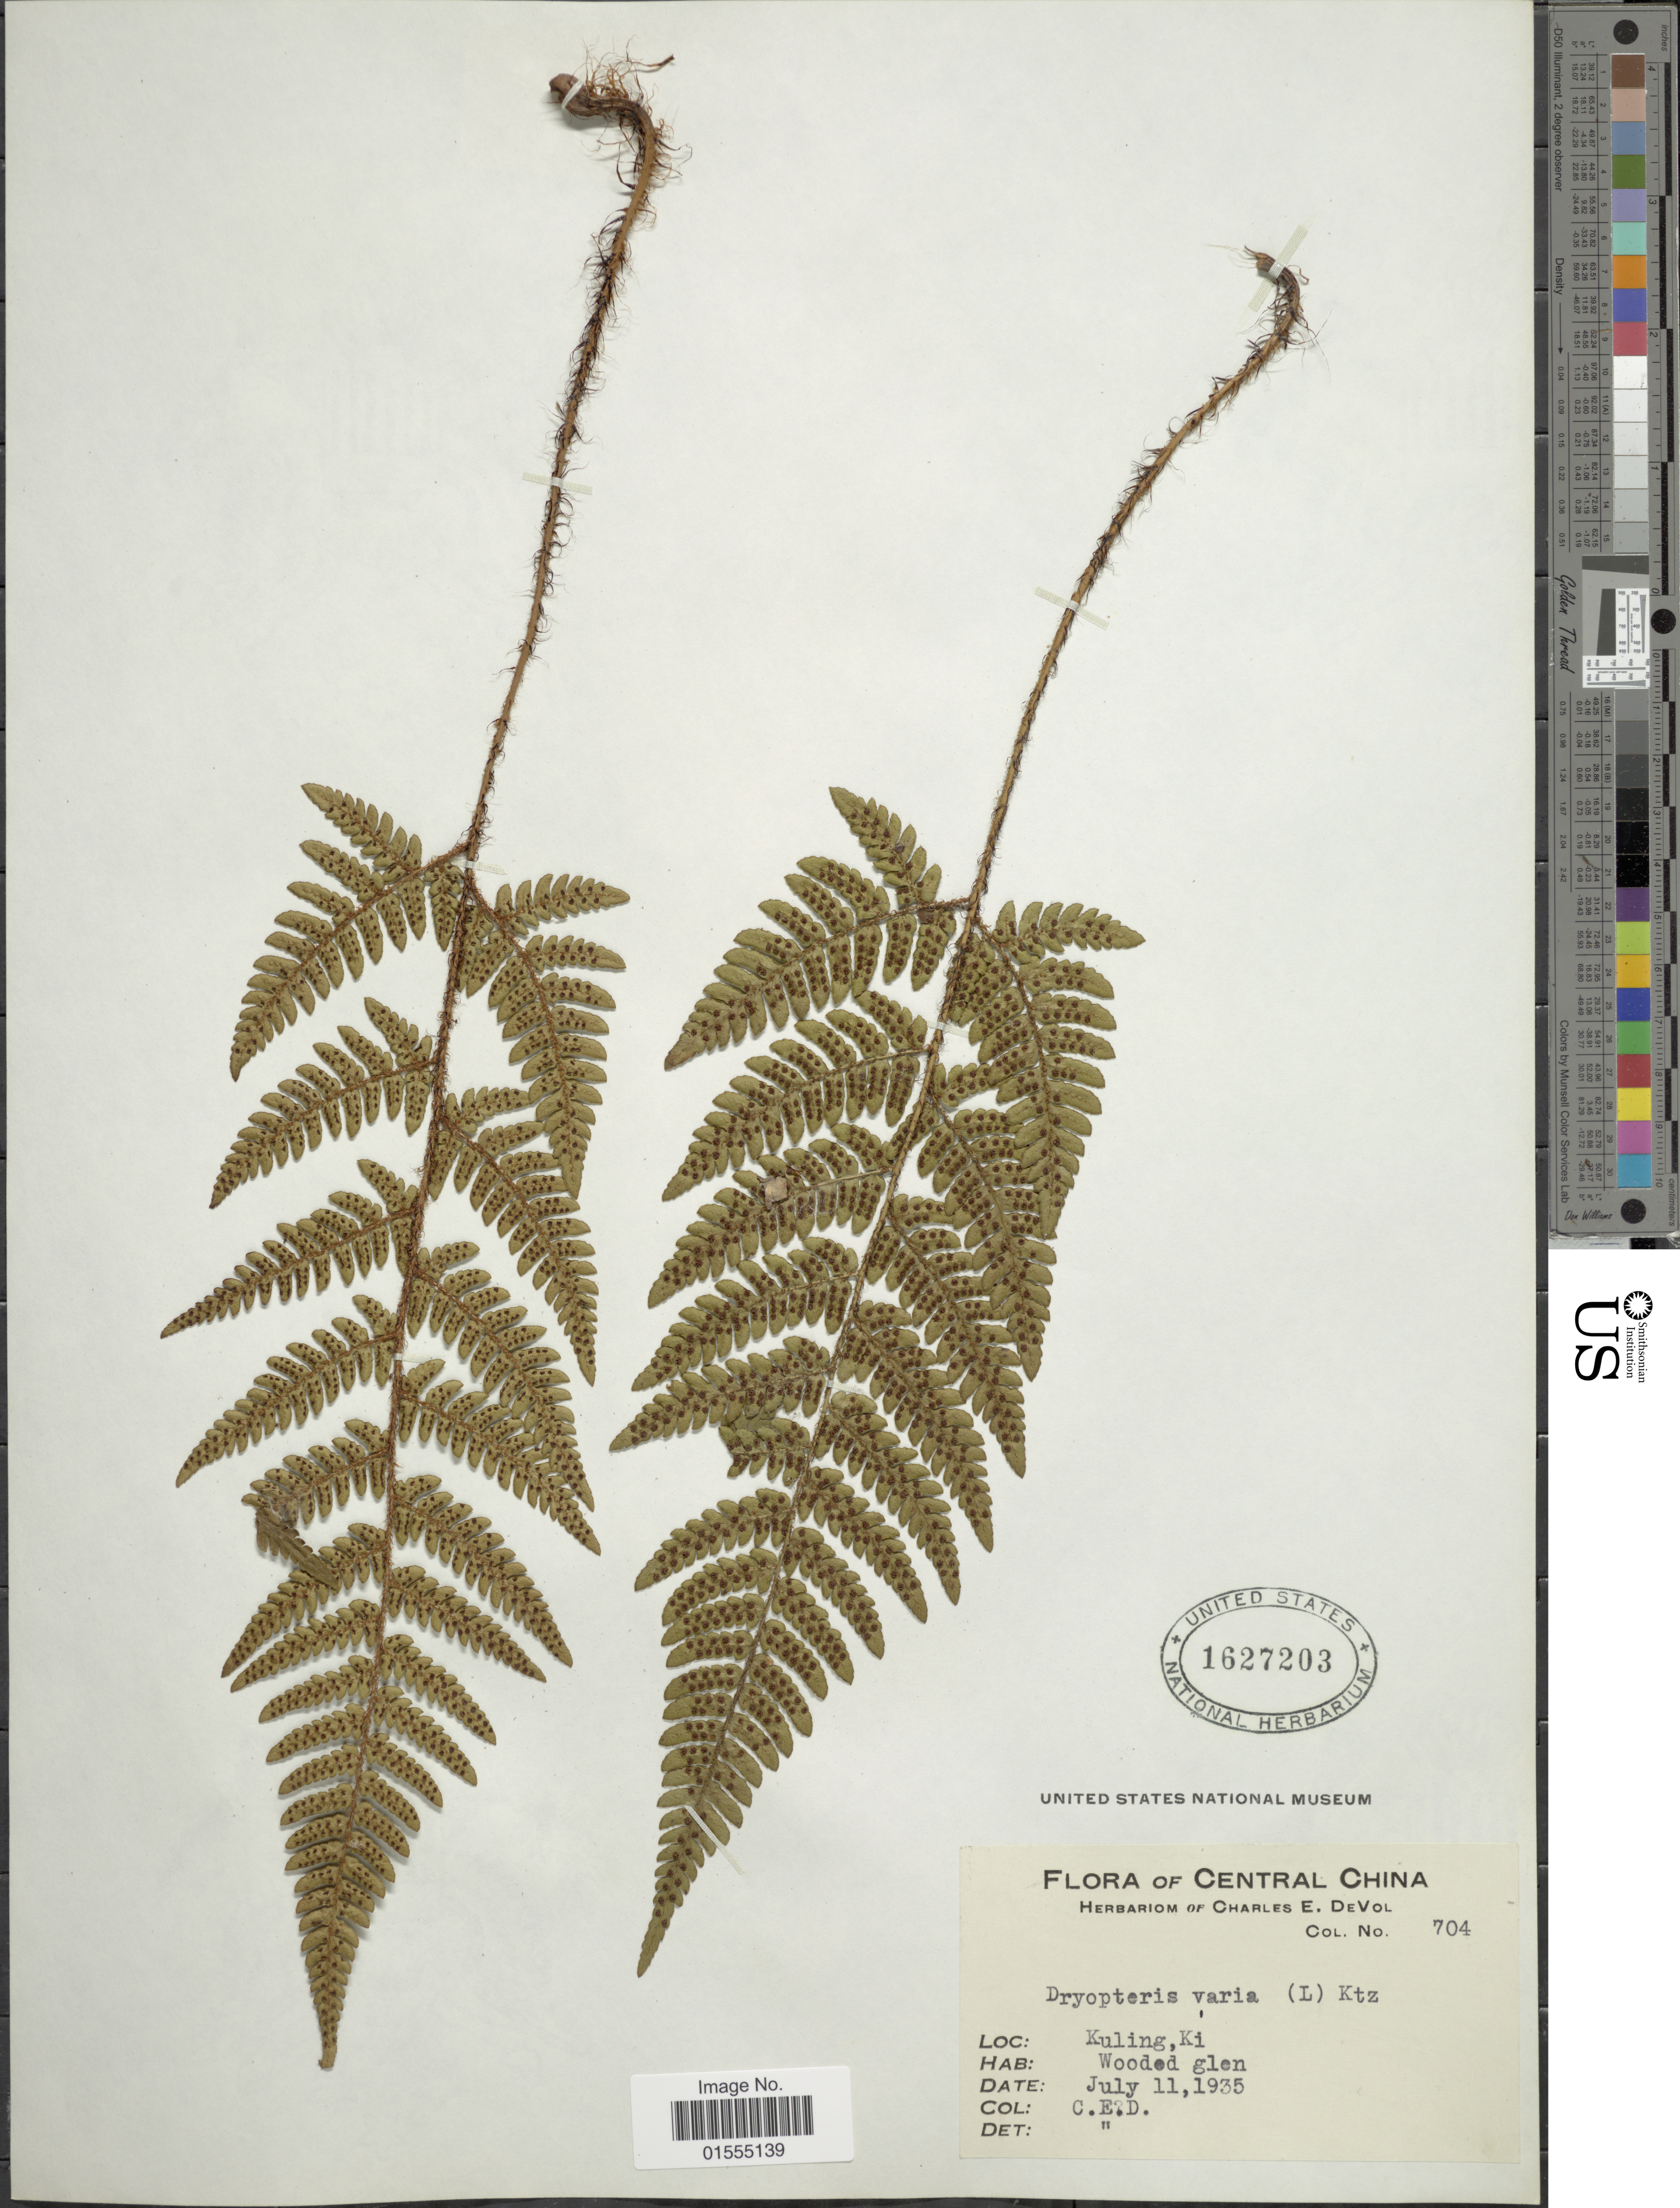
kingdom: Plantae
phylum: Tracheophyta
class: Polypodiopsida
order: Polypodiales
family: Dryopteridaceae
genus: Dryopteris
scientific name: Dryopteris varia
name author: (L.) Kuntze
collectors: C. E. De Vol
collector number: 704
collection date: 1935-07-11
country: China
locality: Central China, Kuling, Ki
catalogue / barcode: US 1627203